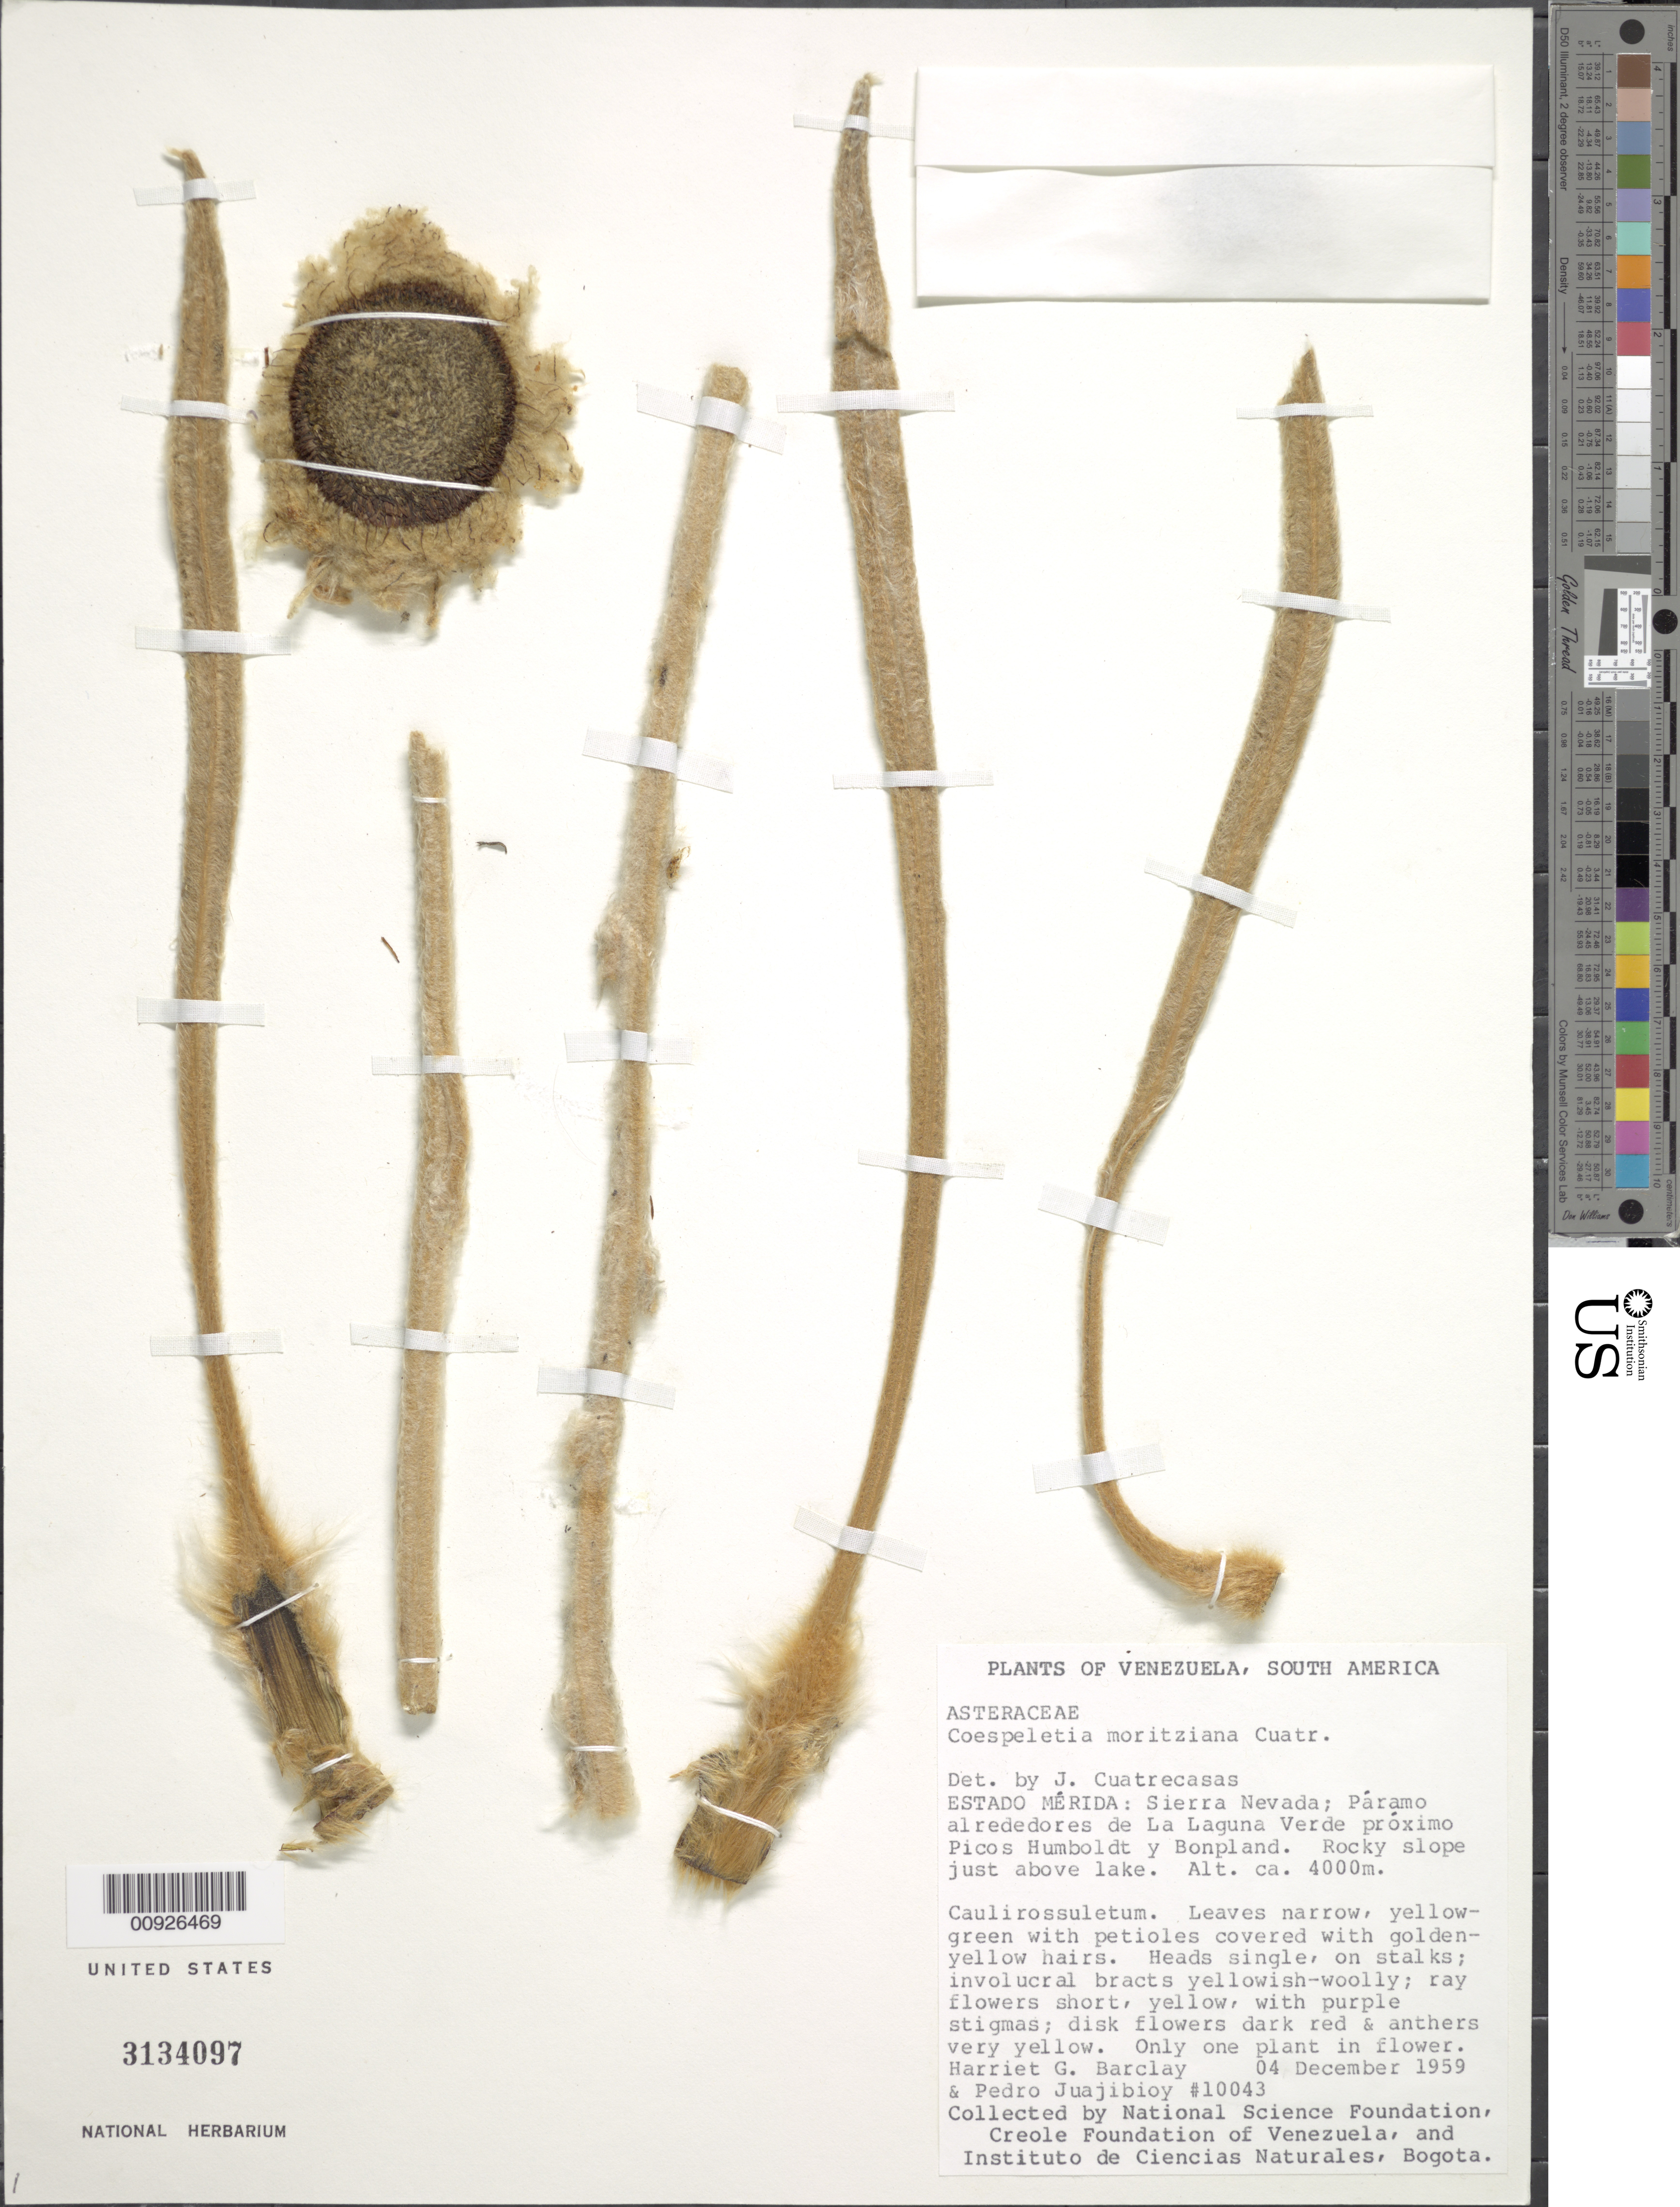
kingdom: Plantae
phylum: Tracheophyta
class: Magnoliopsida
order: Asterales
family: Asteraceae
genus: Coespeletia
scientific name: Coespeletia moritziana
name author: (Sch. Bip. ex Wedd.) Cuatrec.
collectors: H. G. Barclay & P. Juajibioy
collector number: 10043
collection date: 1959-12-04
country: Venezuela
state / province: Mérida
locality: Sierra Nevada; páramo alrededores de la Laguna Verde próximo Picos Humboldt y Bonpland. Rocky slopes just above lake.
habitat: Rocky slopes.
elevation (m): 4000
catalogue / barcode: US 3134097